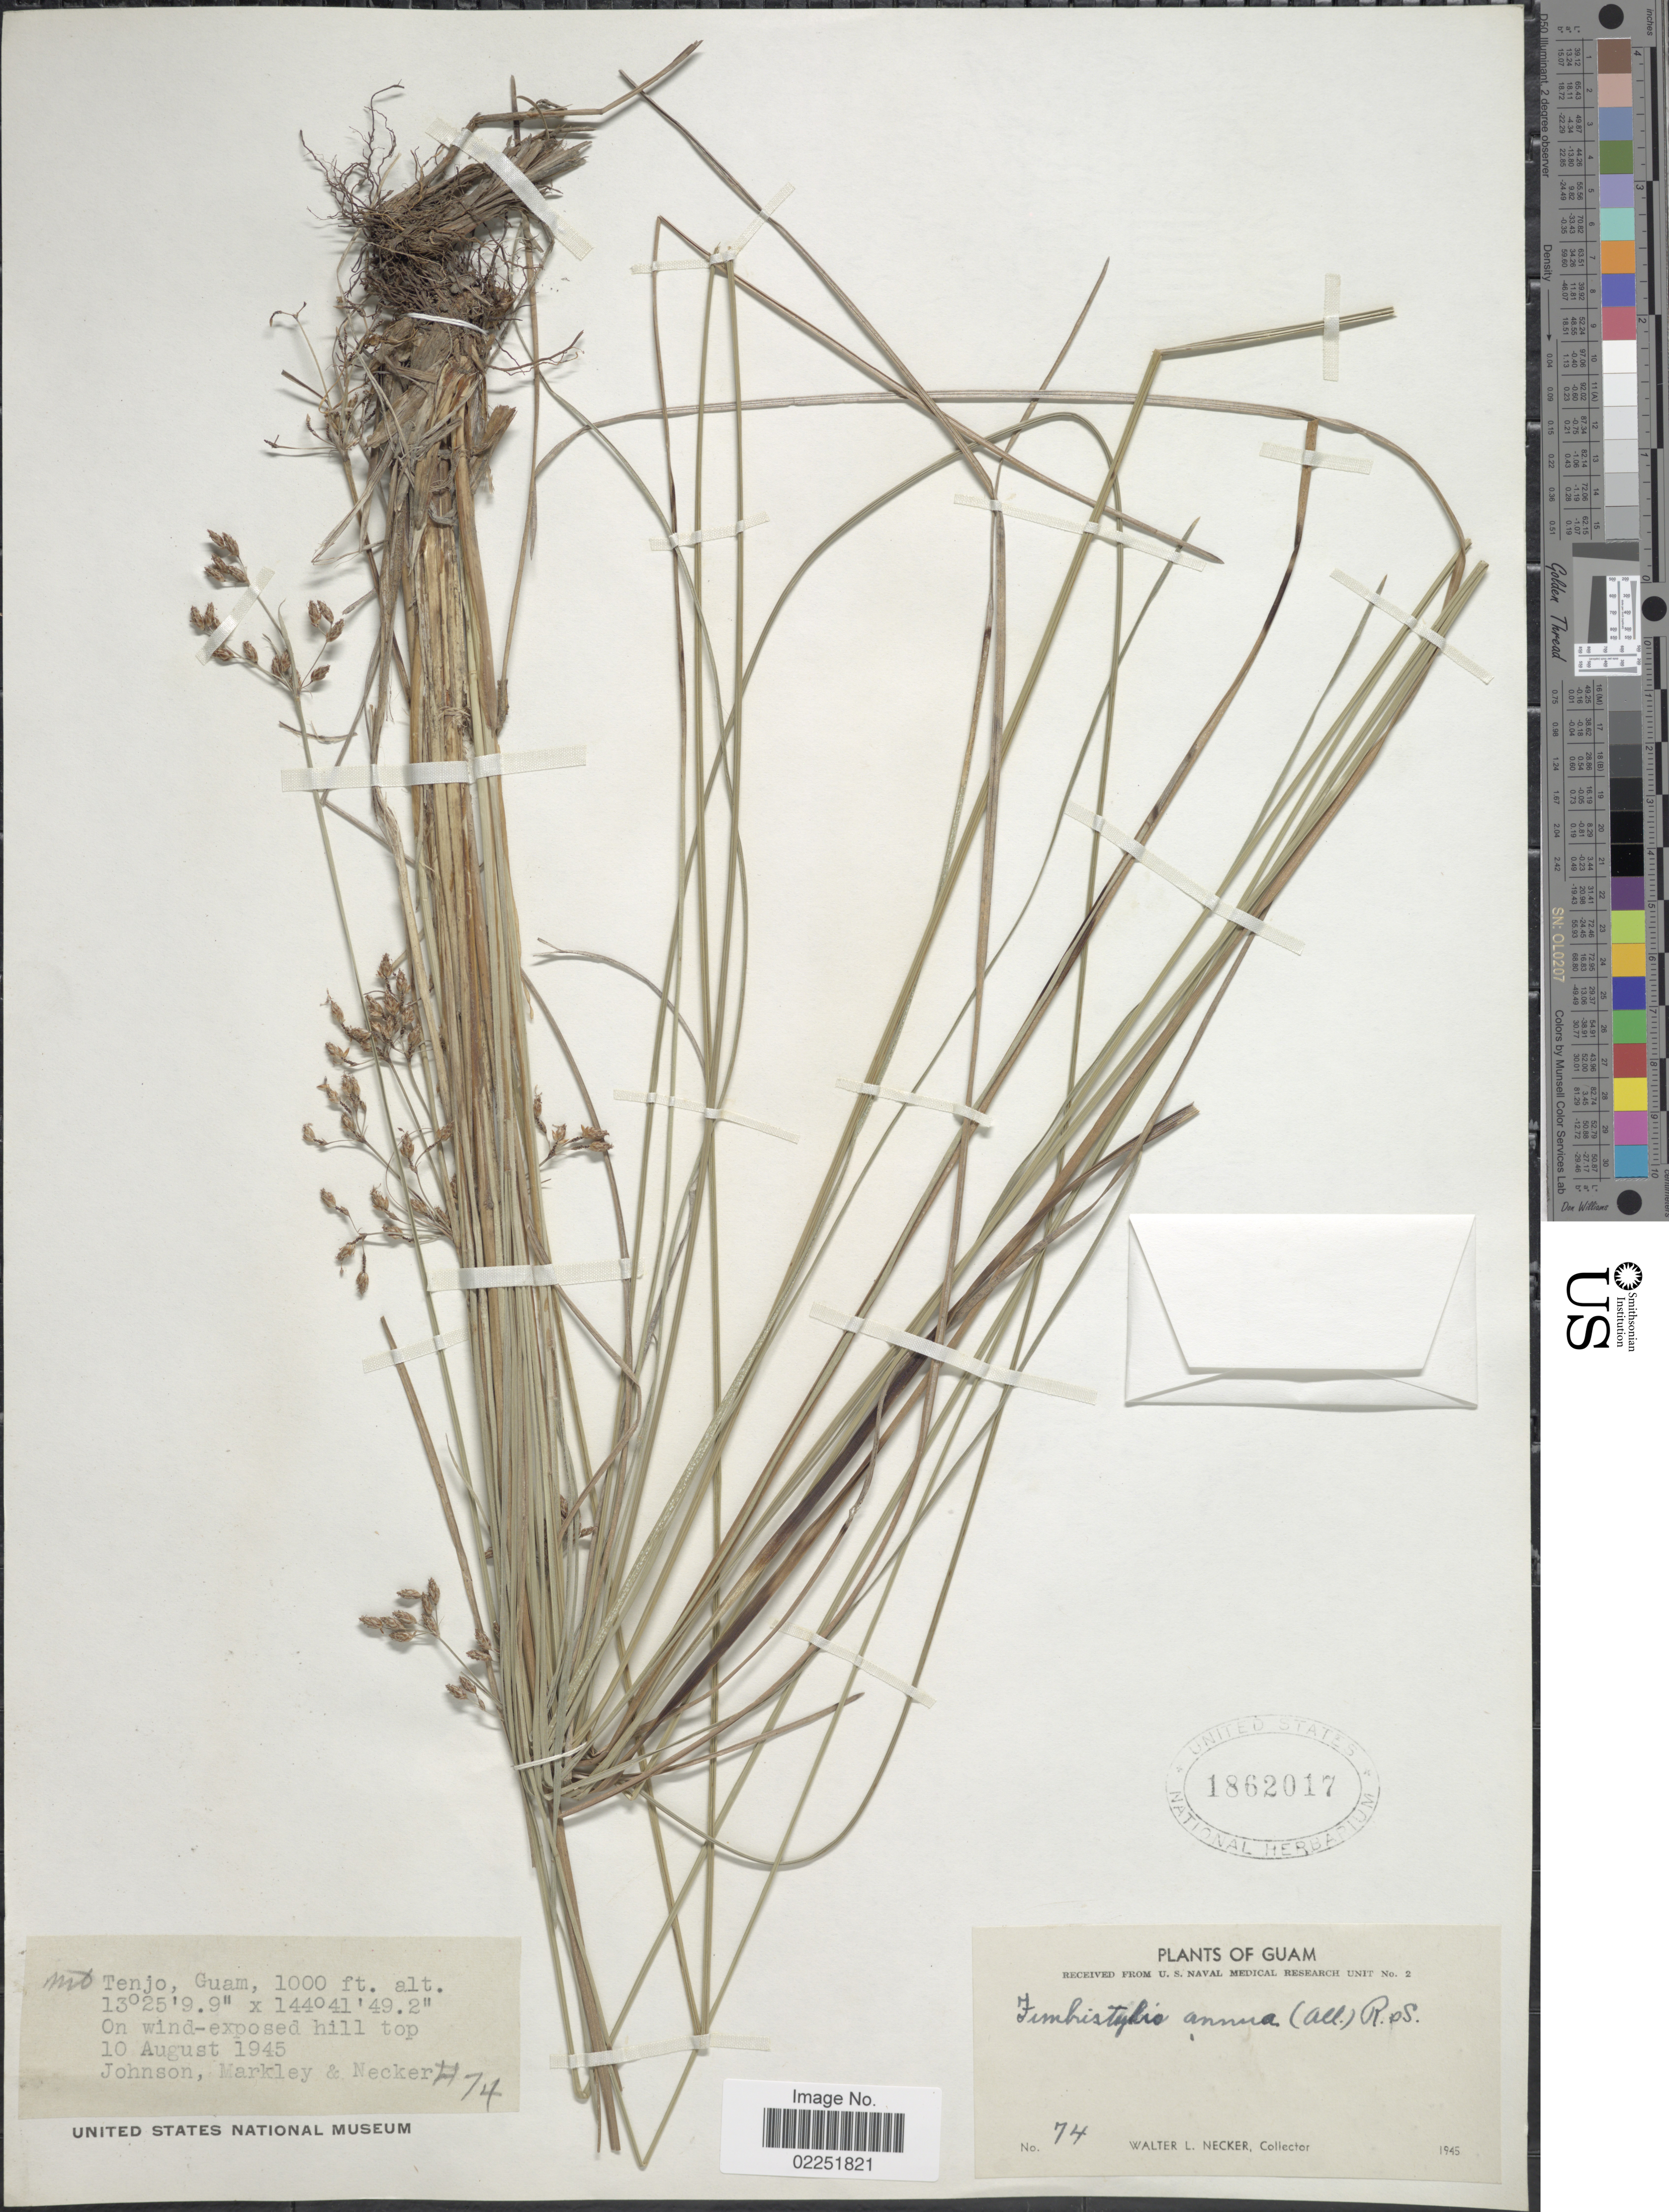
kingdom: Plantae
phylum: Tracheophyta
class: Liliopsida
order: Poales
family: Cyperaceae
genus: Fimbristylis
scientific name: Fimbristylis dichotoma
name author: (L.) Vahl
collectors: W. L. Necker, -- Johnson & Markley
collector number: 74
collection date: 1945-08-10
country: Guam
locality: Tenjo, on wind-exposed hill top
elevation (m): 305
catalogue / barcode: US 1862017